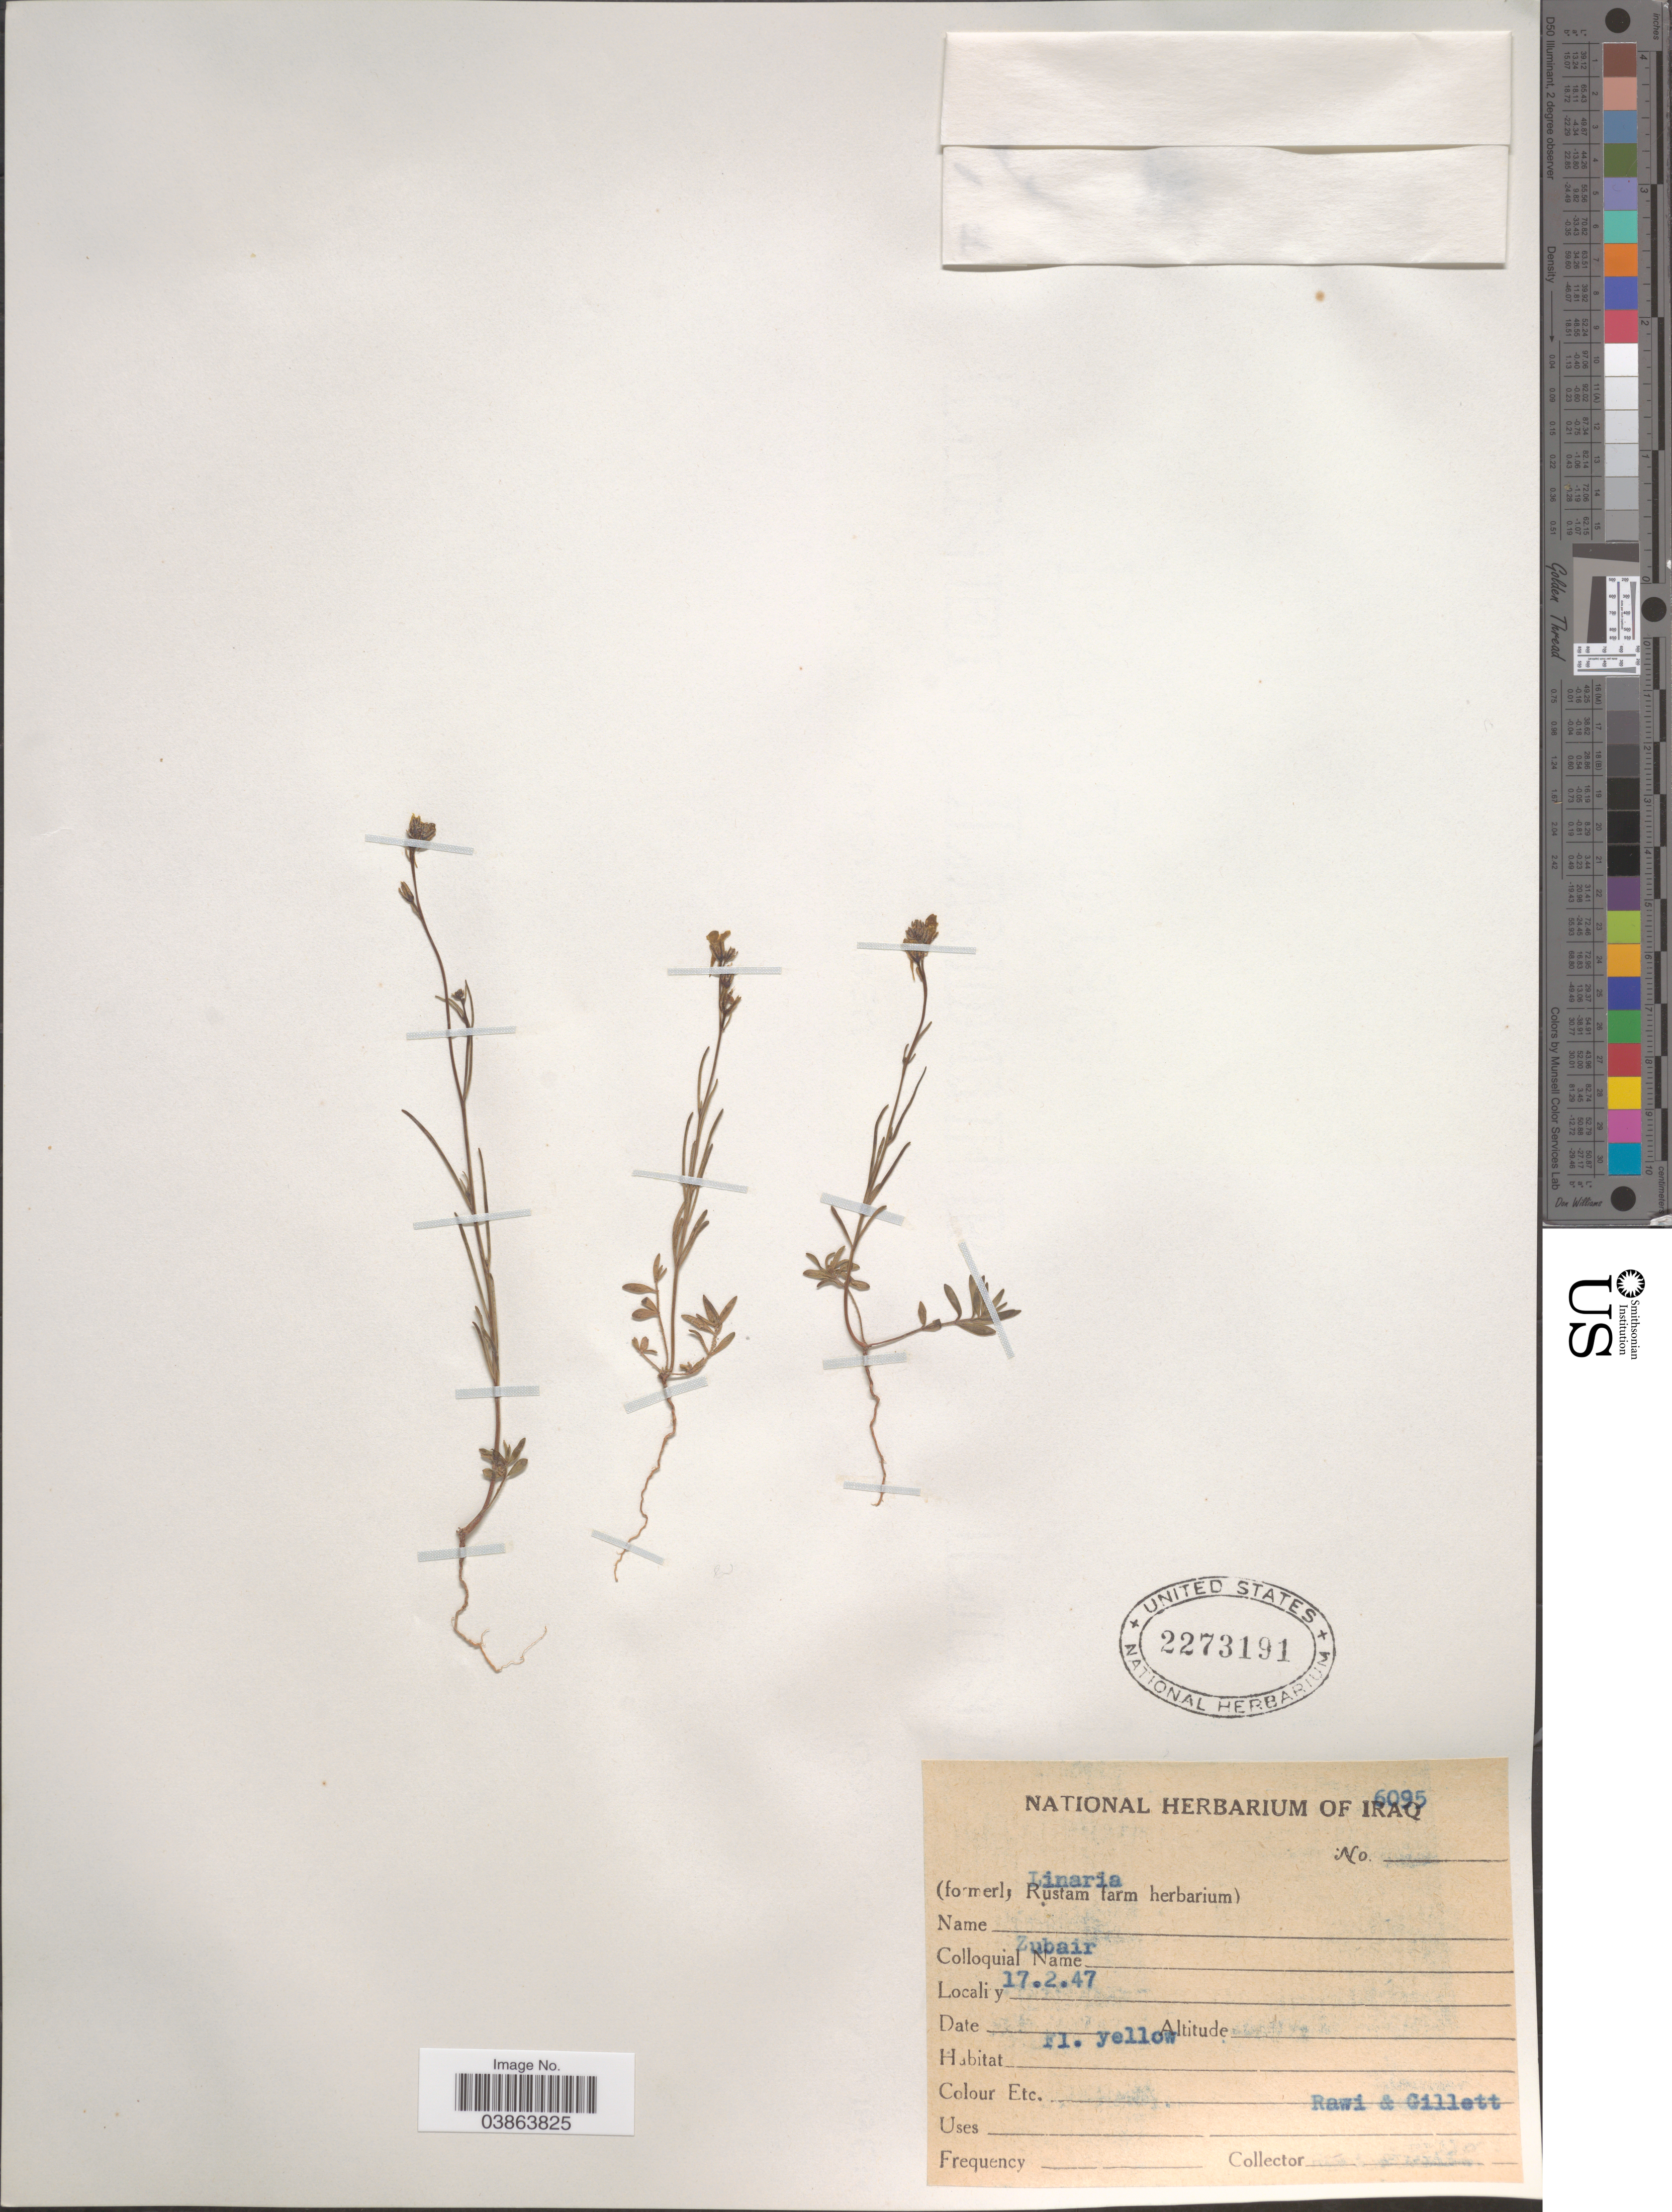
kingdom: Plantae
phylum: Tracheophyta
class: Magnoliopsida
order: Lamiales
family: Plantaginaceae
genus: Linaria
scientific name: Linaria sp.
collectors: -. Rawi & Gillett, --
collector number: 6095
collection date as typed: Transcribed d/m/y: 17/2/47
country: Iraq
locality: Zubair.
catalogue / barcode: US 2273191